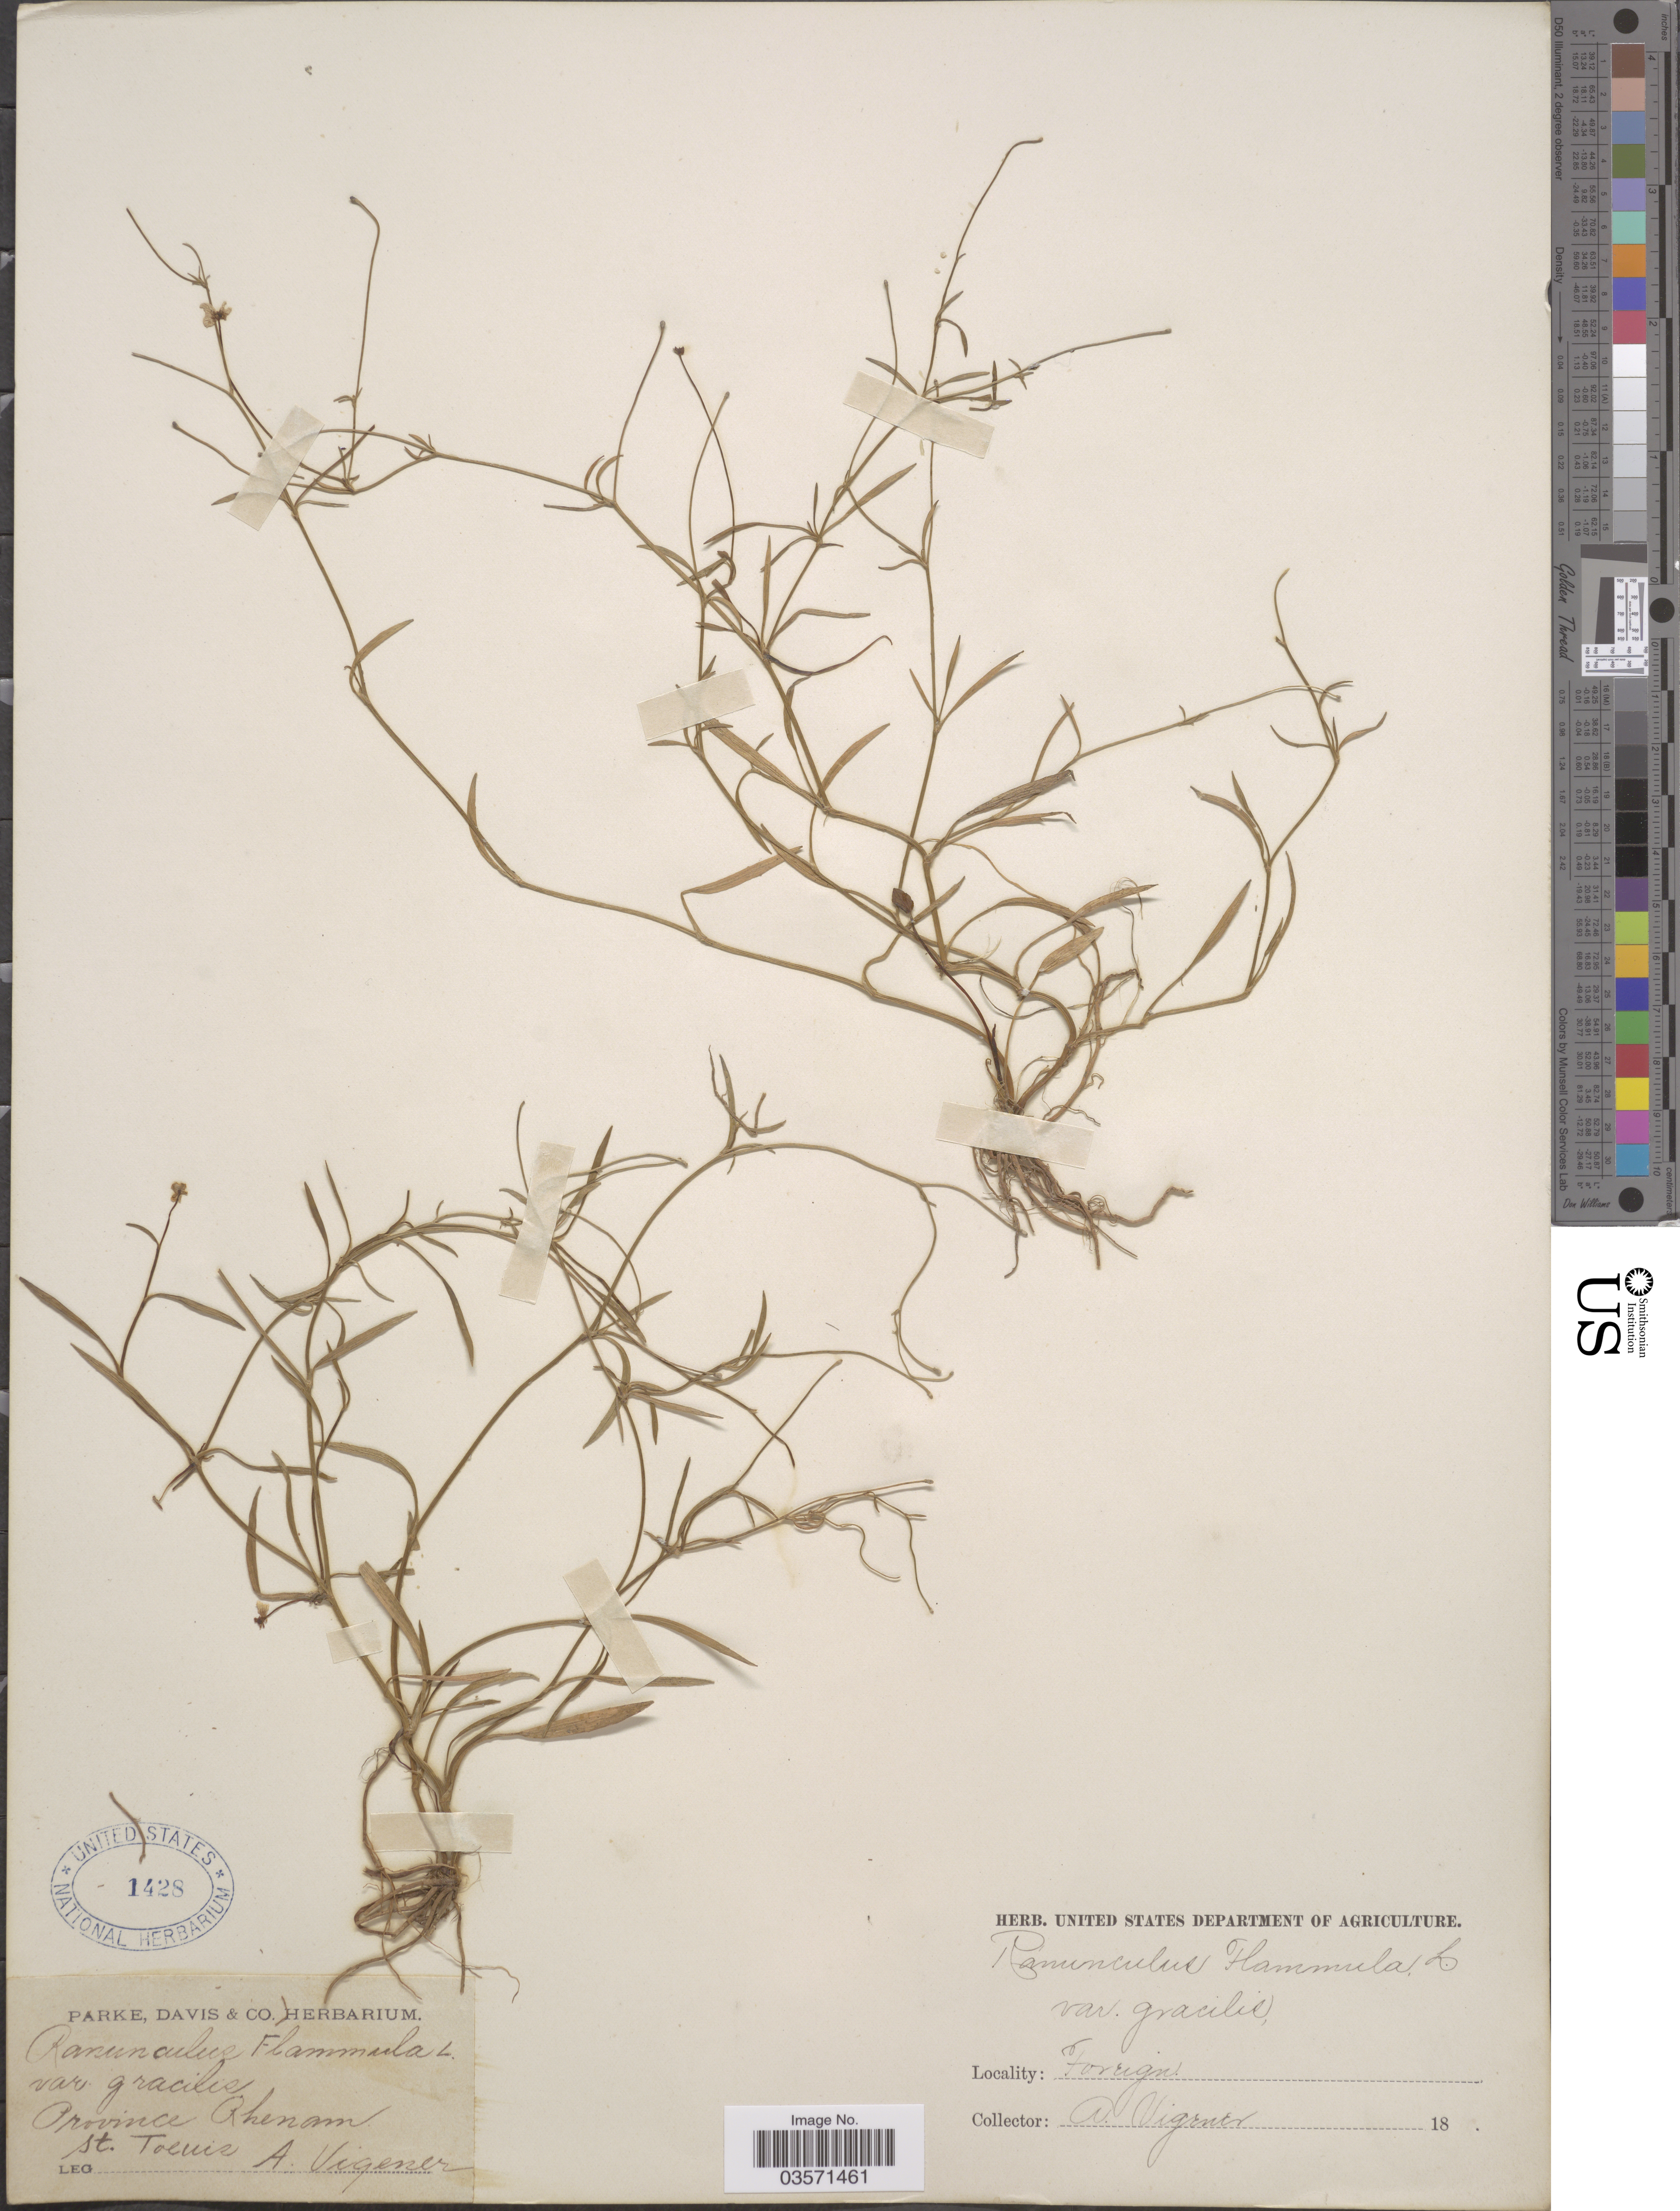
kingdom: Plantae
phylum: Tracheophyta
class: Magnoliopsida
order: Ranunculales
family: Ranunculaceae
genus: Ranunculus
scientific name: Ranunculus flammula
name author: L.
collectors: A. Vigener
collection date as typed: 18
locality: Province Rhenam. St. Toeuis. [interpreted]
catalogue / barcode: US 1428